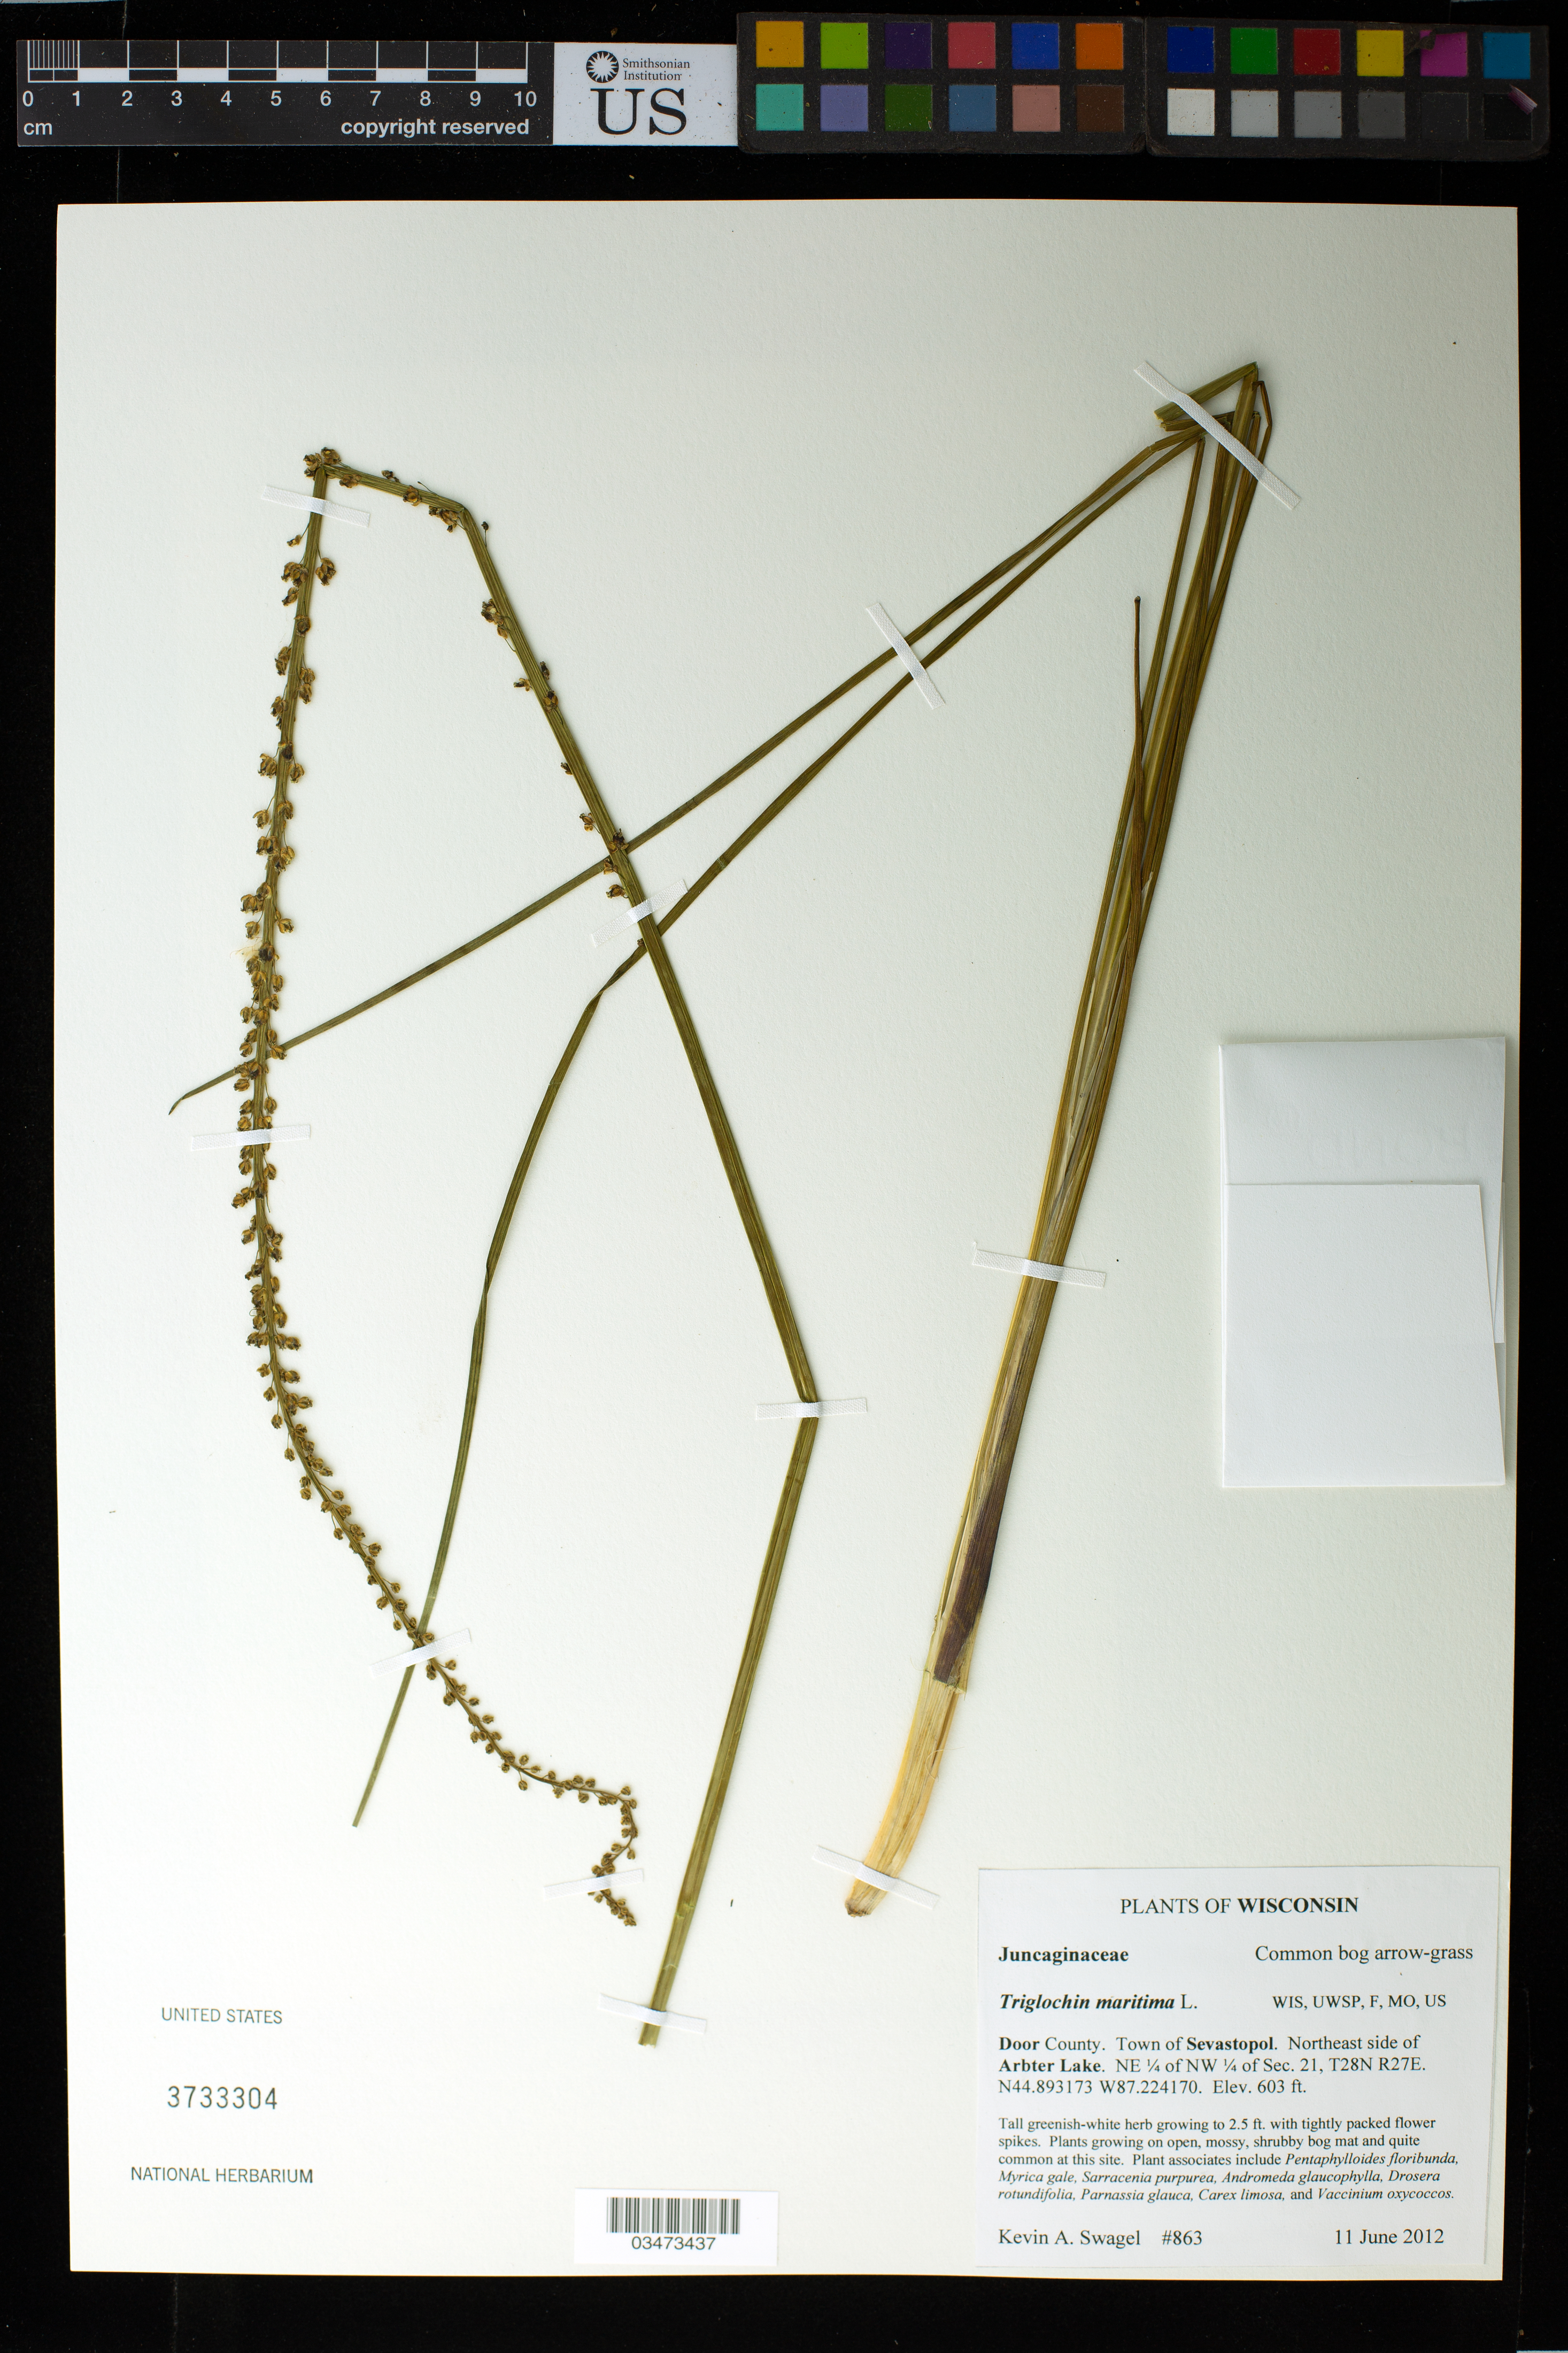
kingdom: Plantae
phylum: Tracheophyta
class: Liliopsida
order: Alismatales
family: Juncaginaceae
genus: Triglochin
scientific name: Triglochin maritima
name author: L.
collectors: K. Swagel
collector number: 863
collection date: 2012-06-11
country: United States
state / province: Wisconsin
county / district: Door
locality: Door County. Town of Sevastopol. Northeast side of Arbter Lake. NE 1/4 of NW 1/4 of Sec. 21, T28N R27E.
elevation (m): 184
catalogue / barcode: US 3733304